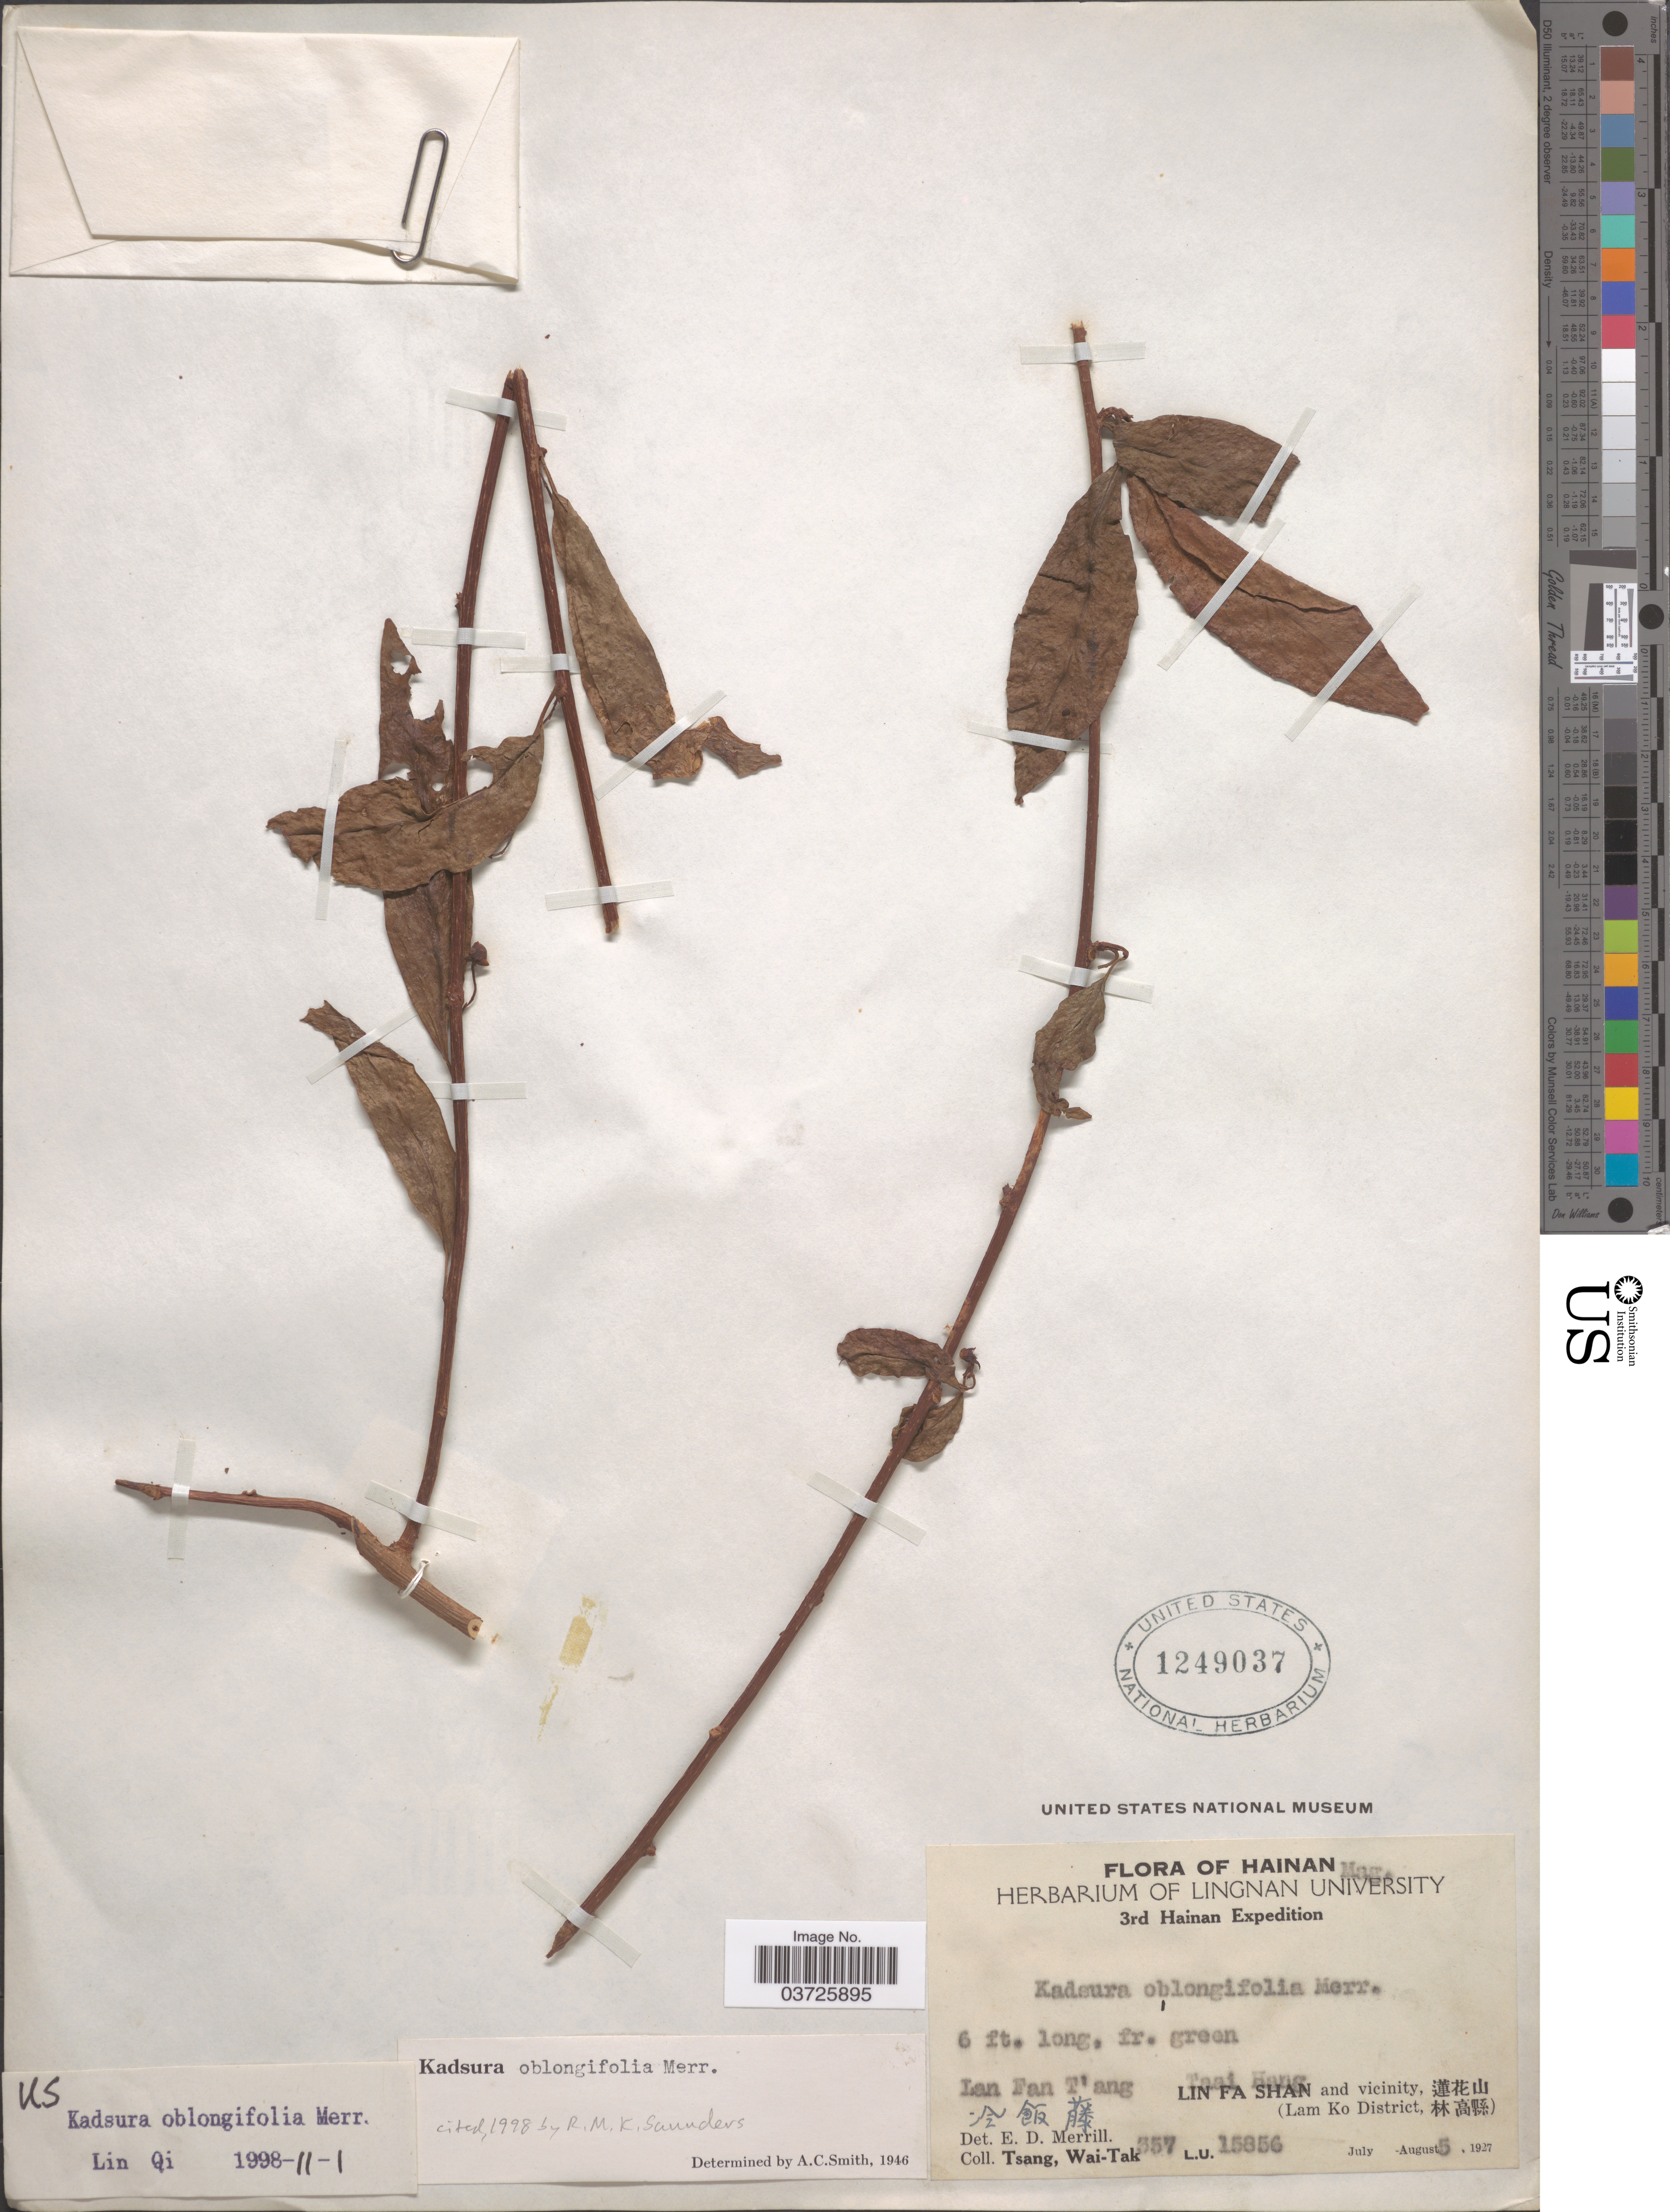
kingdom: Plantae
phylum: Tracheophyta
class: Magnoliopsida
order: Austrobaileyales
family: Schisandraceae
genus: Kadsura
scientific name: Kadsura oblongifolia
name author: Merr.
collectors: W. T. Tsang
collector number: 357L.U.15856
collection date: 1927-07/1927-08-05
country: China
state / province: Hainan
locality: Lan Fan T'ang X. Taai Hang. Lin Fa Shan and vicinity, X. (Lam Ko District, X).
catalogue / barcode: US 1249037